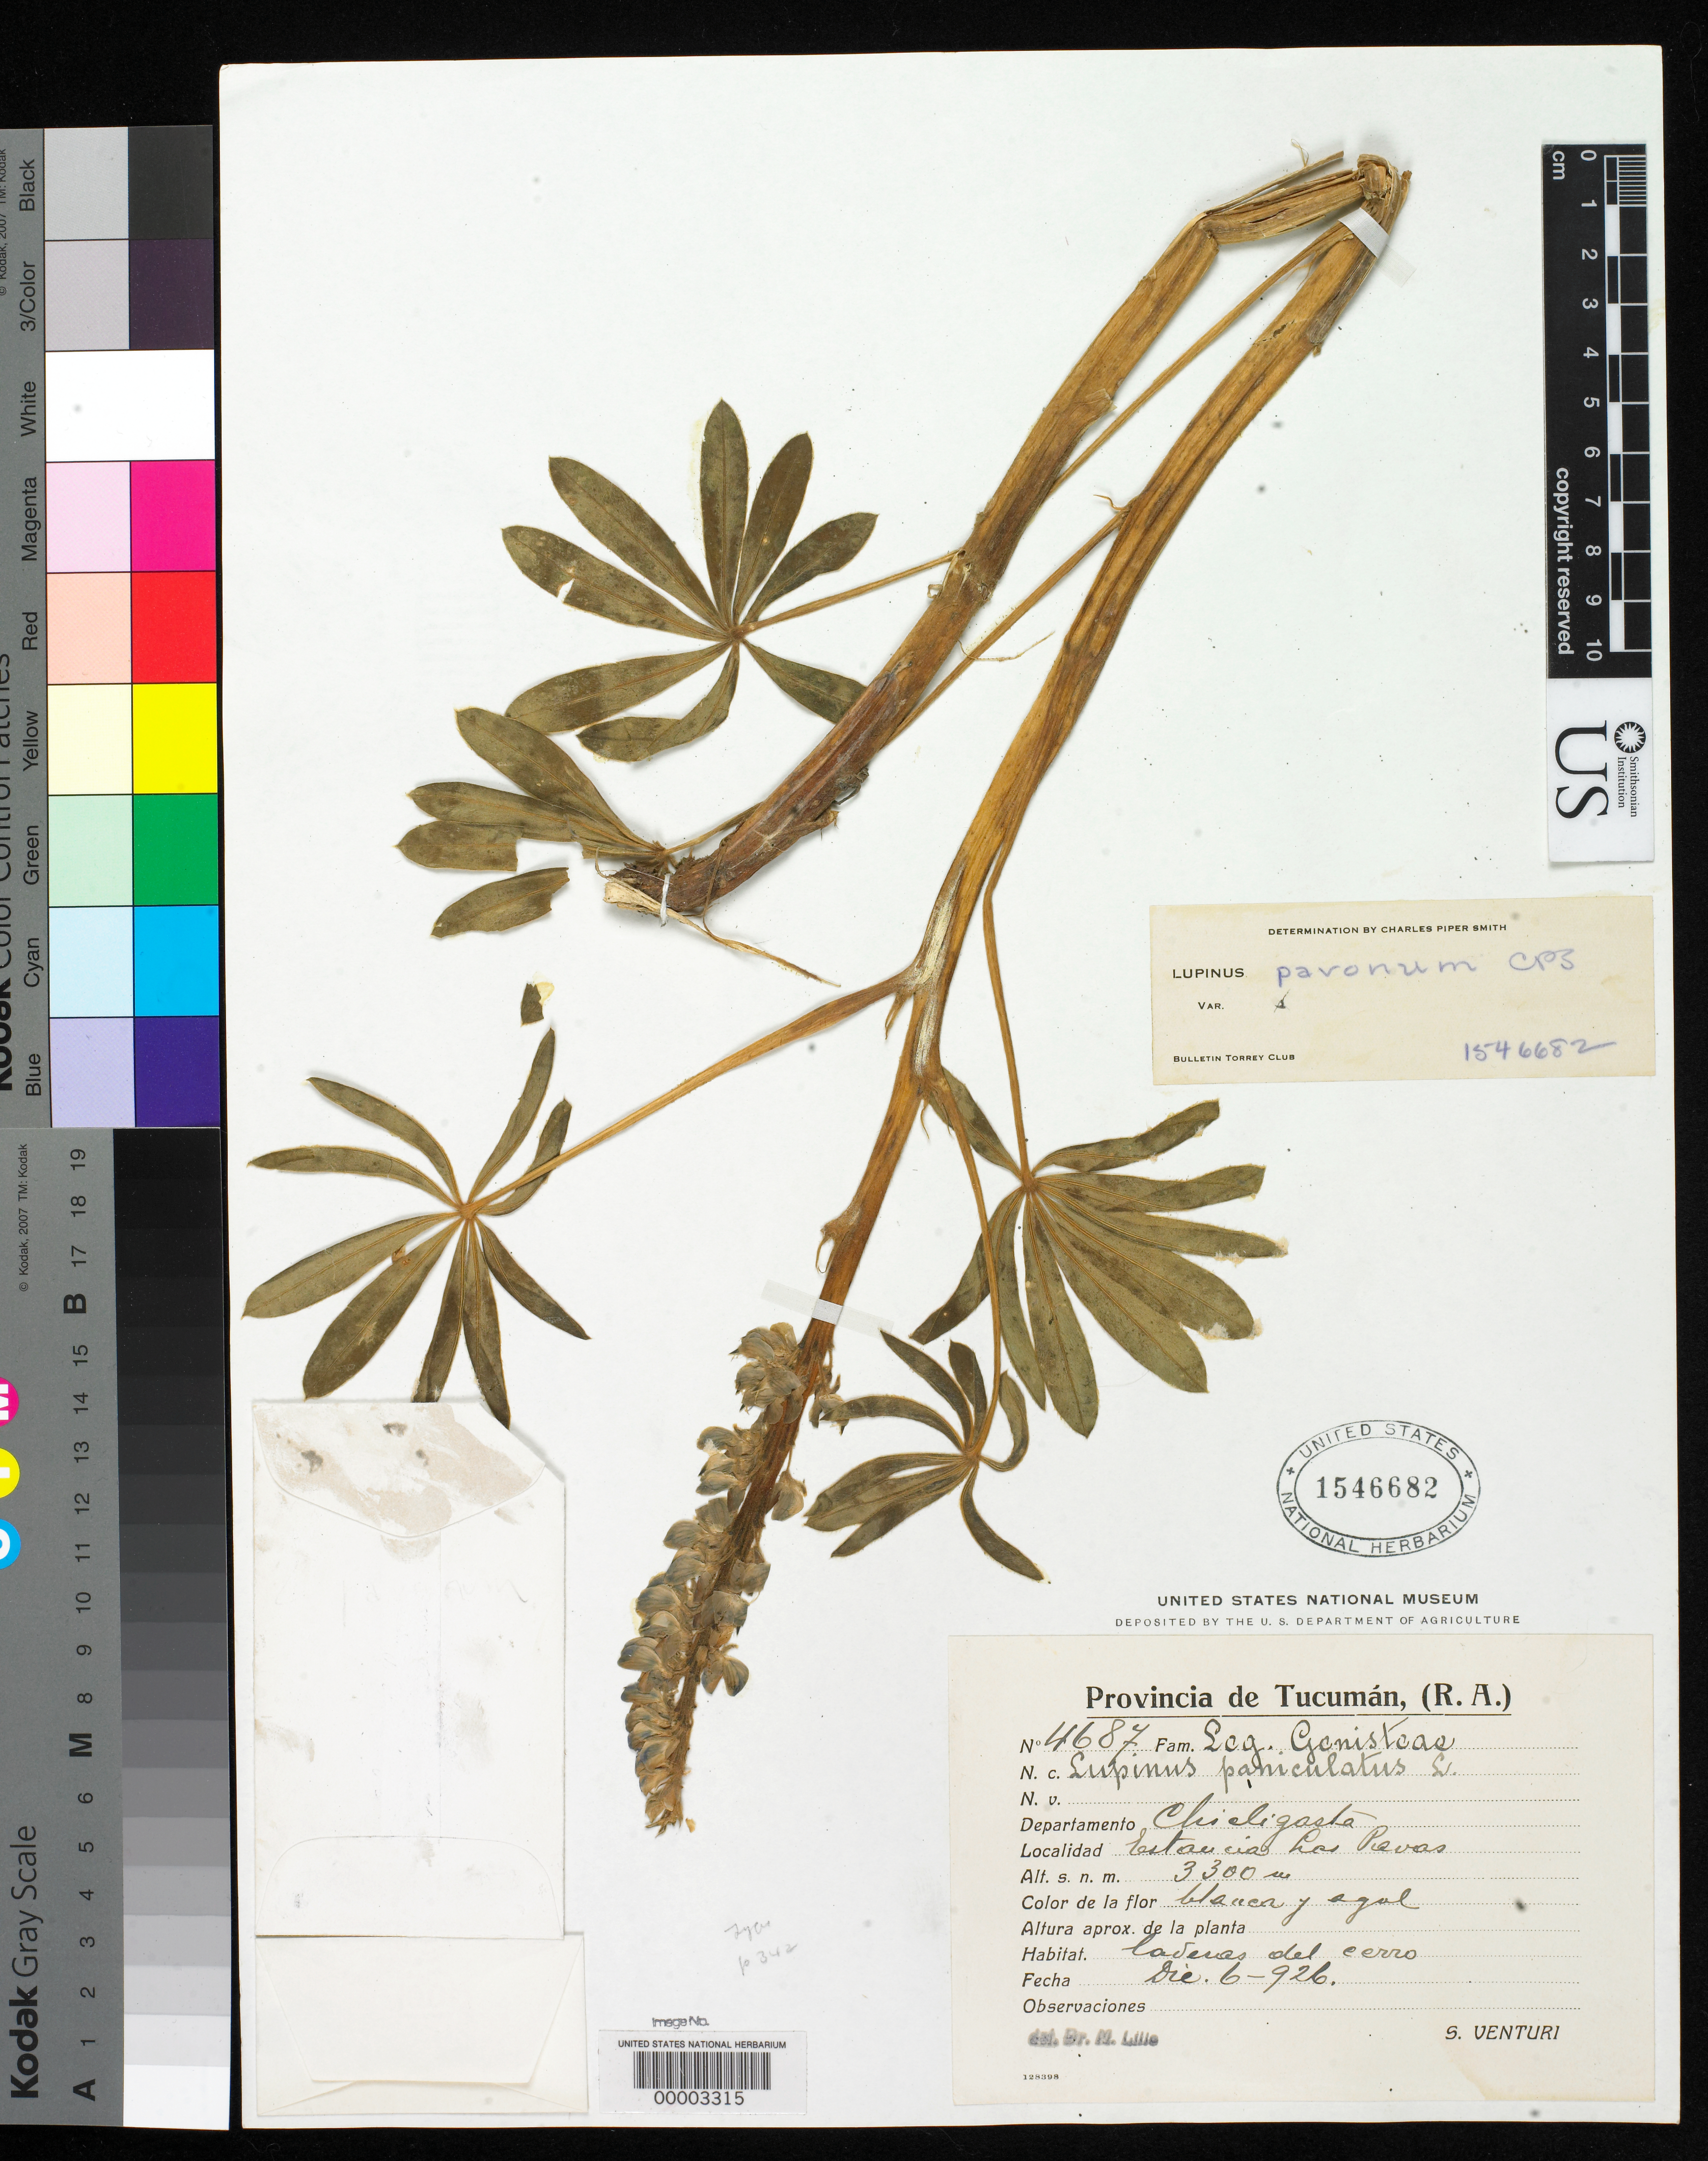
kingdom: Plantae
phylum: Tracheophyta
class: Magnoliopsida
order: Fabales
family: Fabaceae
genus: Lupinus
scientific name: Lupinus pavonum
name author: C.P. Sm.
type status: Holotype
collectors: S. Venturi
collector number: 4687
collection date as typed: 06 Dec 1926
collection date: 1926-12-06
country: Argentina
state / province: Tucumán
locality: Estancia las Pavas.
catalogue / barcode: US 1546682